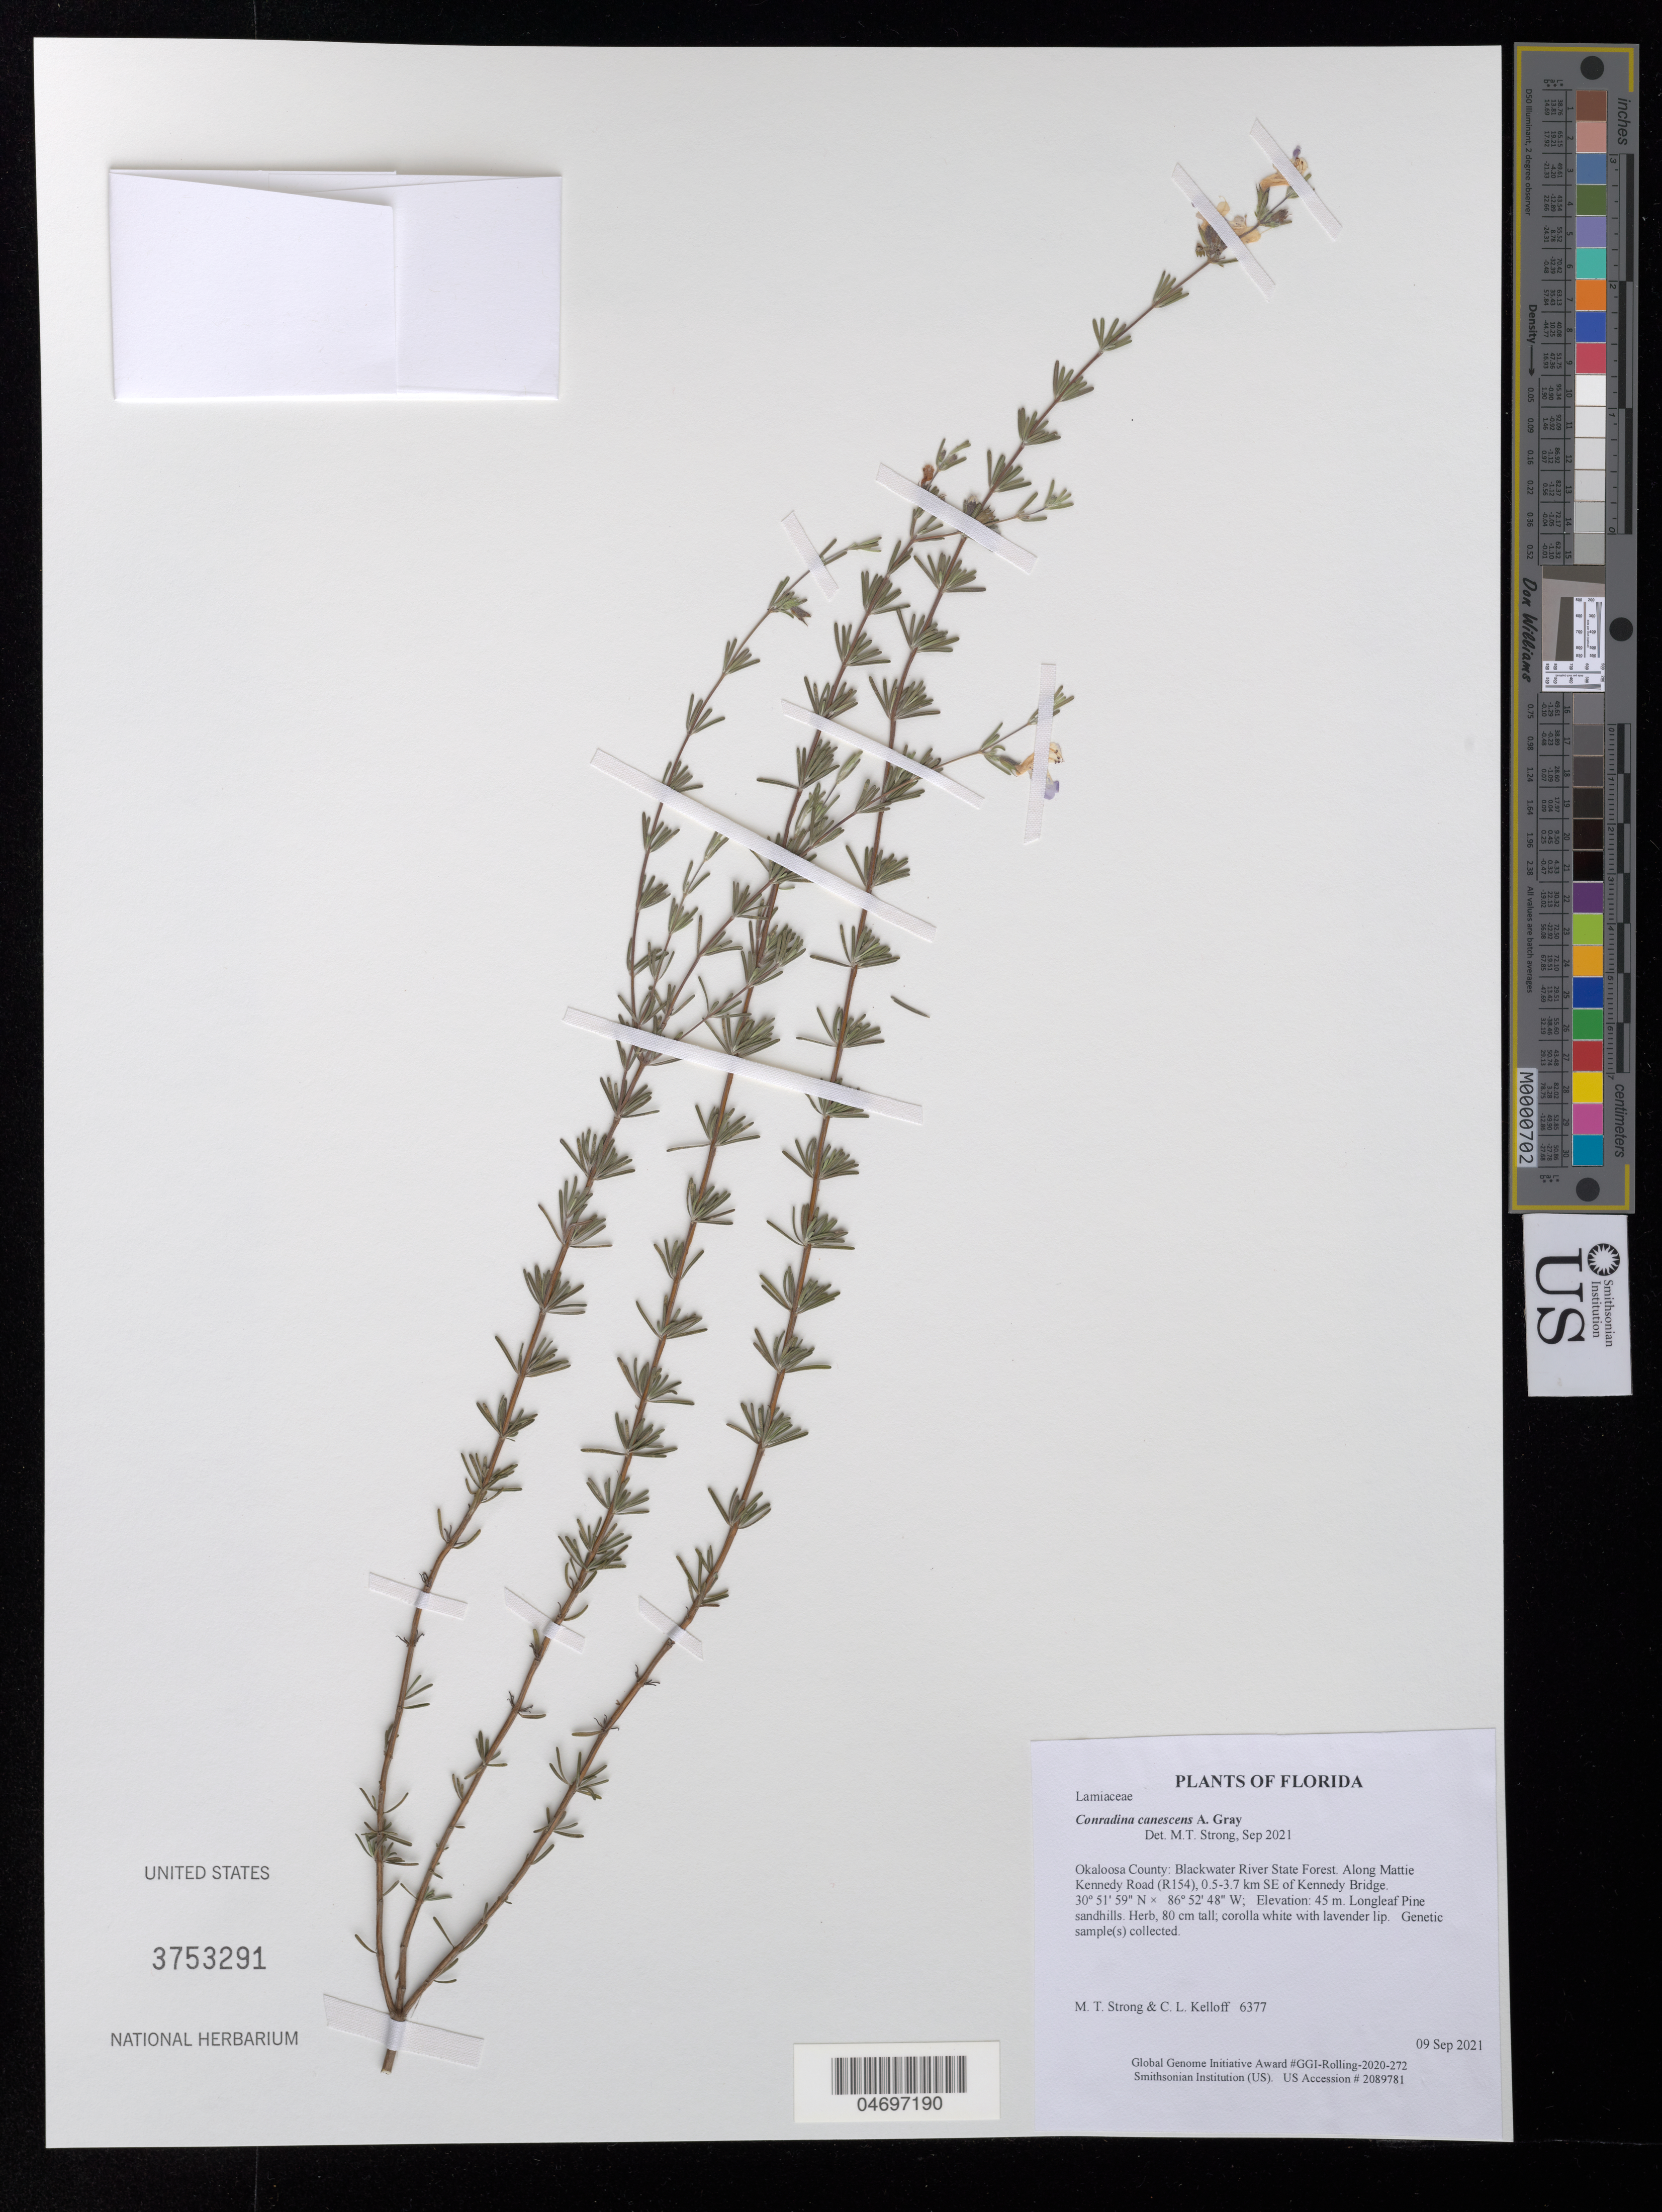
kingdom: Plantae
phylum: Tracheophyta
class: Magnoliopsida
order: Lamiales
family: Lamiaceae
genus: Conradina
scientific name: Conradina canescens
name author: A. Gray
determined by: Strong, Mark T.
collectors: M. T. Strong & C. L. Kelloff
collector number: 6377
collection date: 2021-09-09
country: United States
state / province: Florida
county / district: Okaloosa County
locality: Blackwater River State Forest. Along Mattie Kennedy Road (R154), 0.5-3.7 km SE of Kennedy Bridge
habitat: Longleaf Pine sandhills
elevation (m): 45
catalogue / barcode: US 3753291